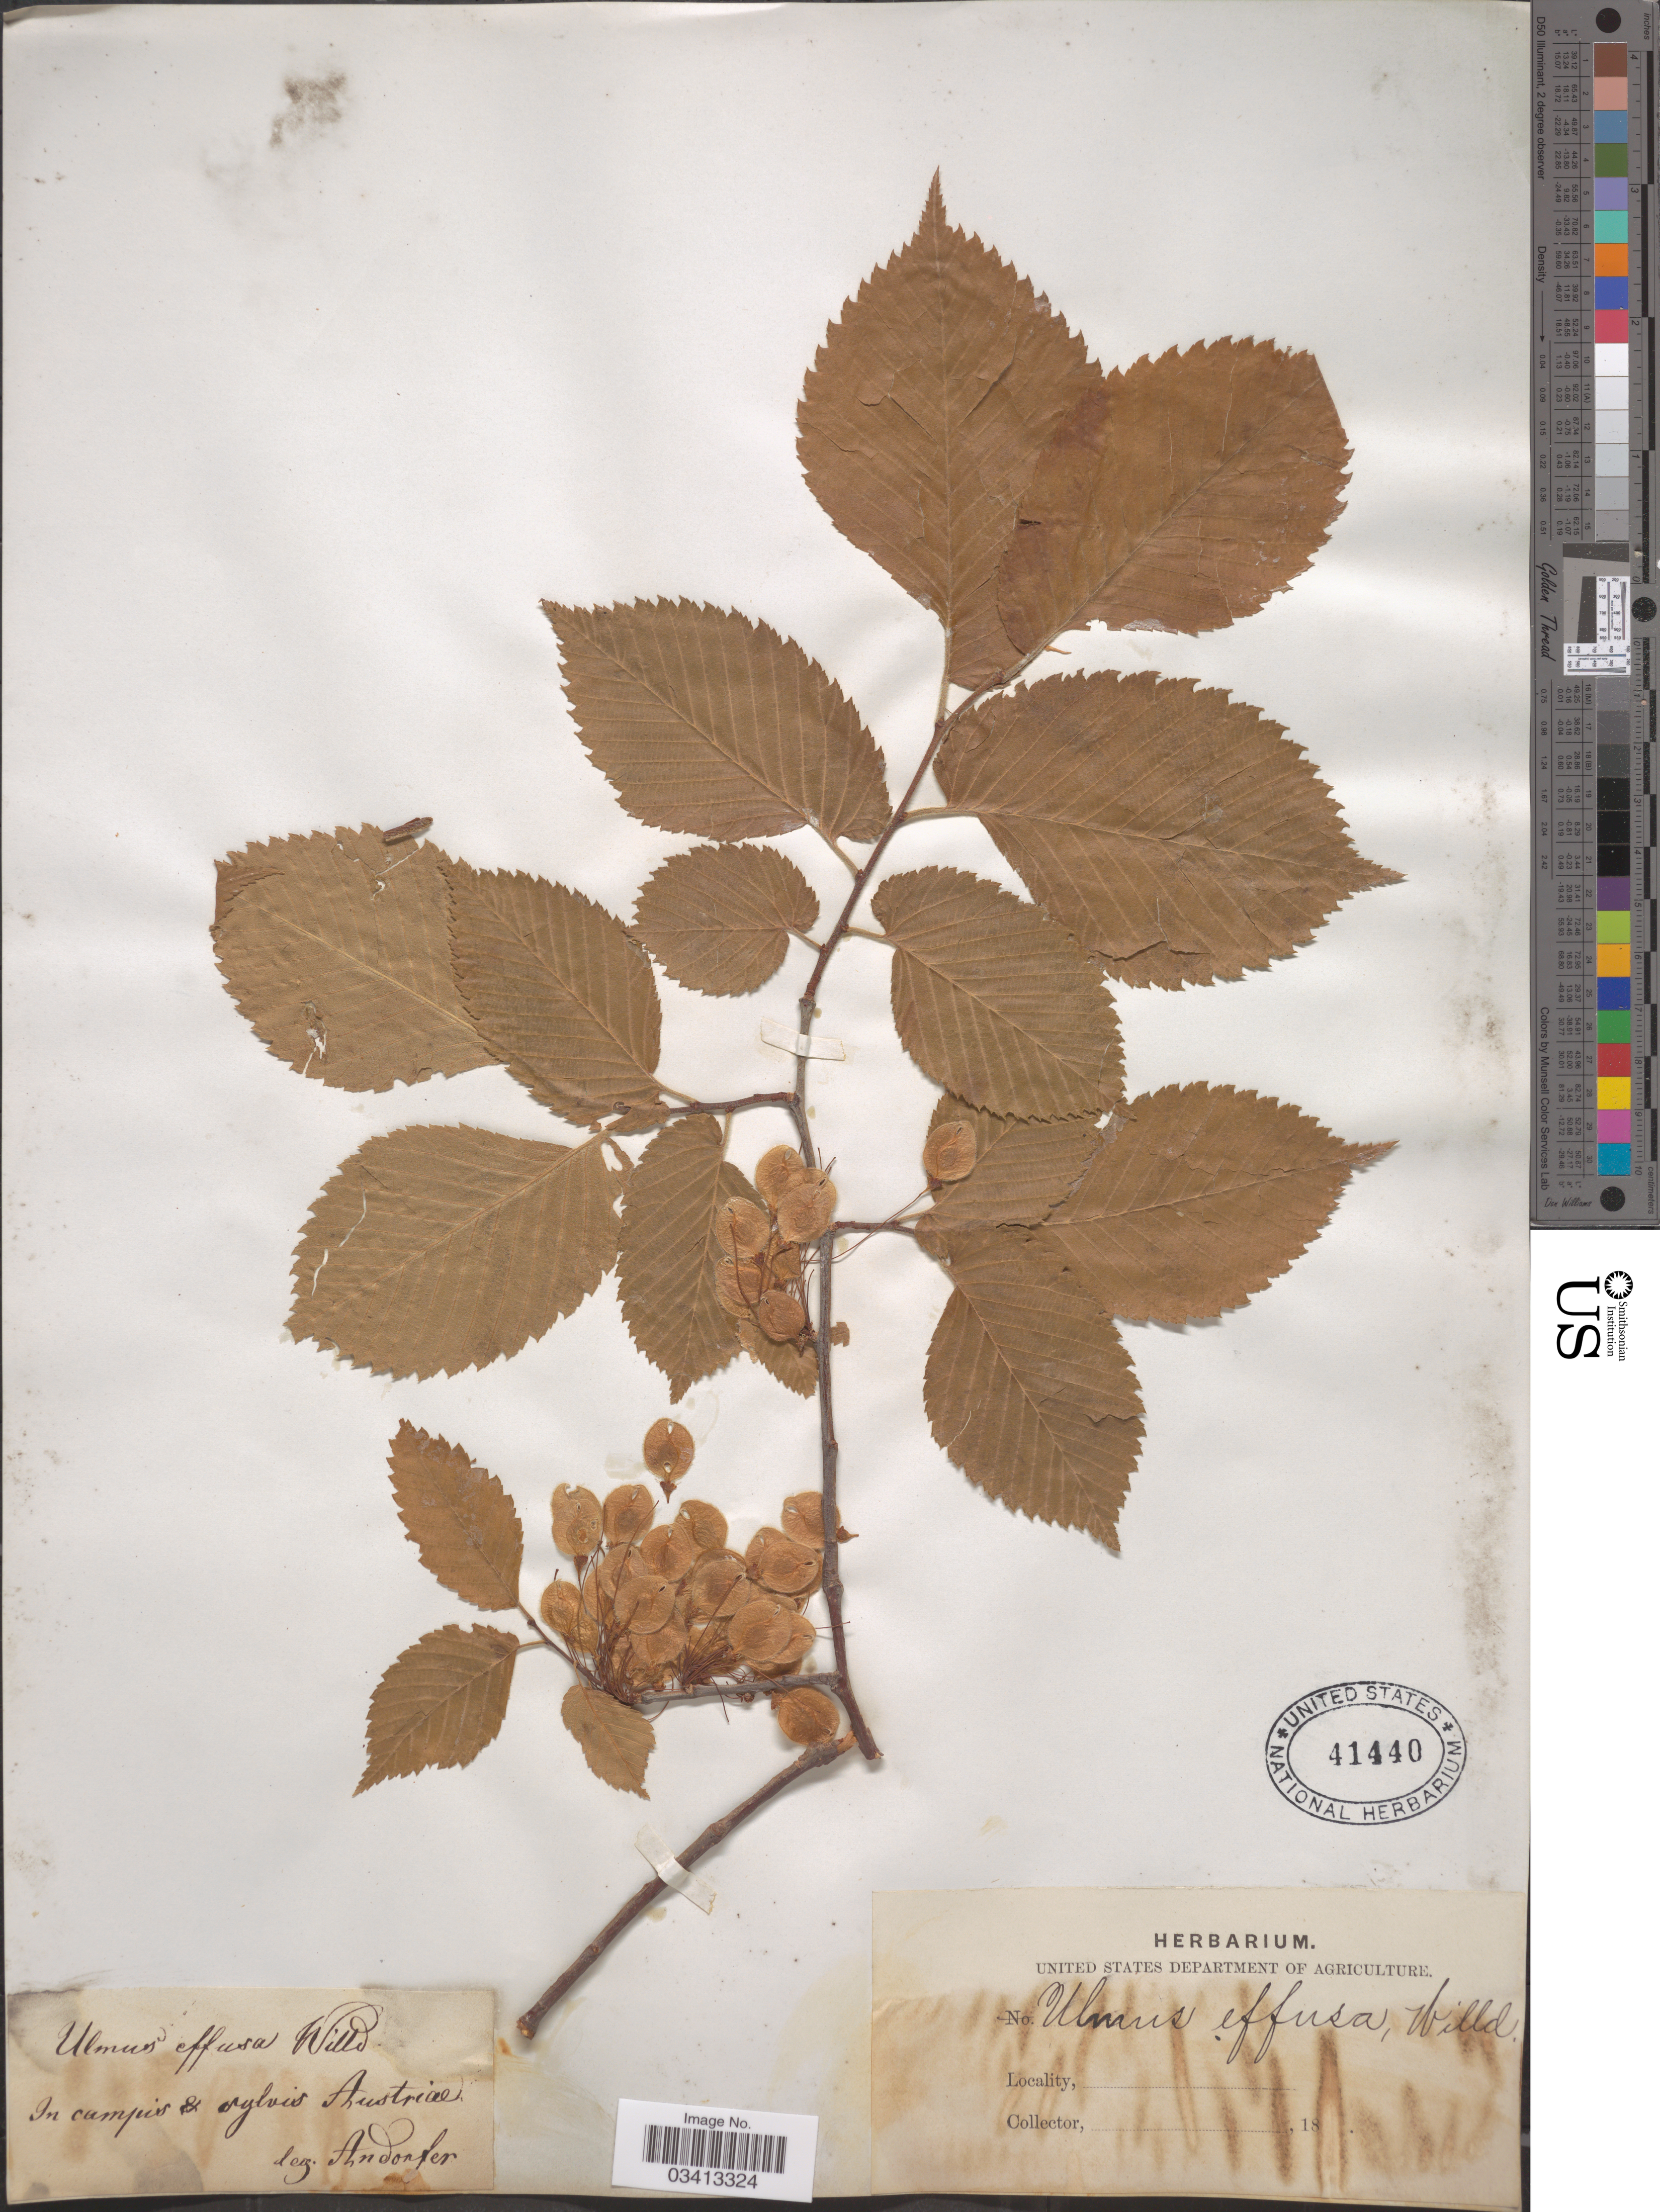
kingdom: Plantae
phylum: Tracheophyta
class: Magnoliopsida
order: Rosales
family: Ulmaceae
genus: Ulmus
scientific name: Ulmus laevis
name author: Pall.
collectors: -. Andorfer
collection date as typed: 18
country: Austria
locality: In campus & sylvis Austriae.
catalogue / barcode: US 41440